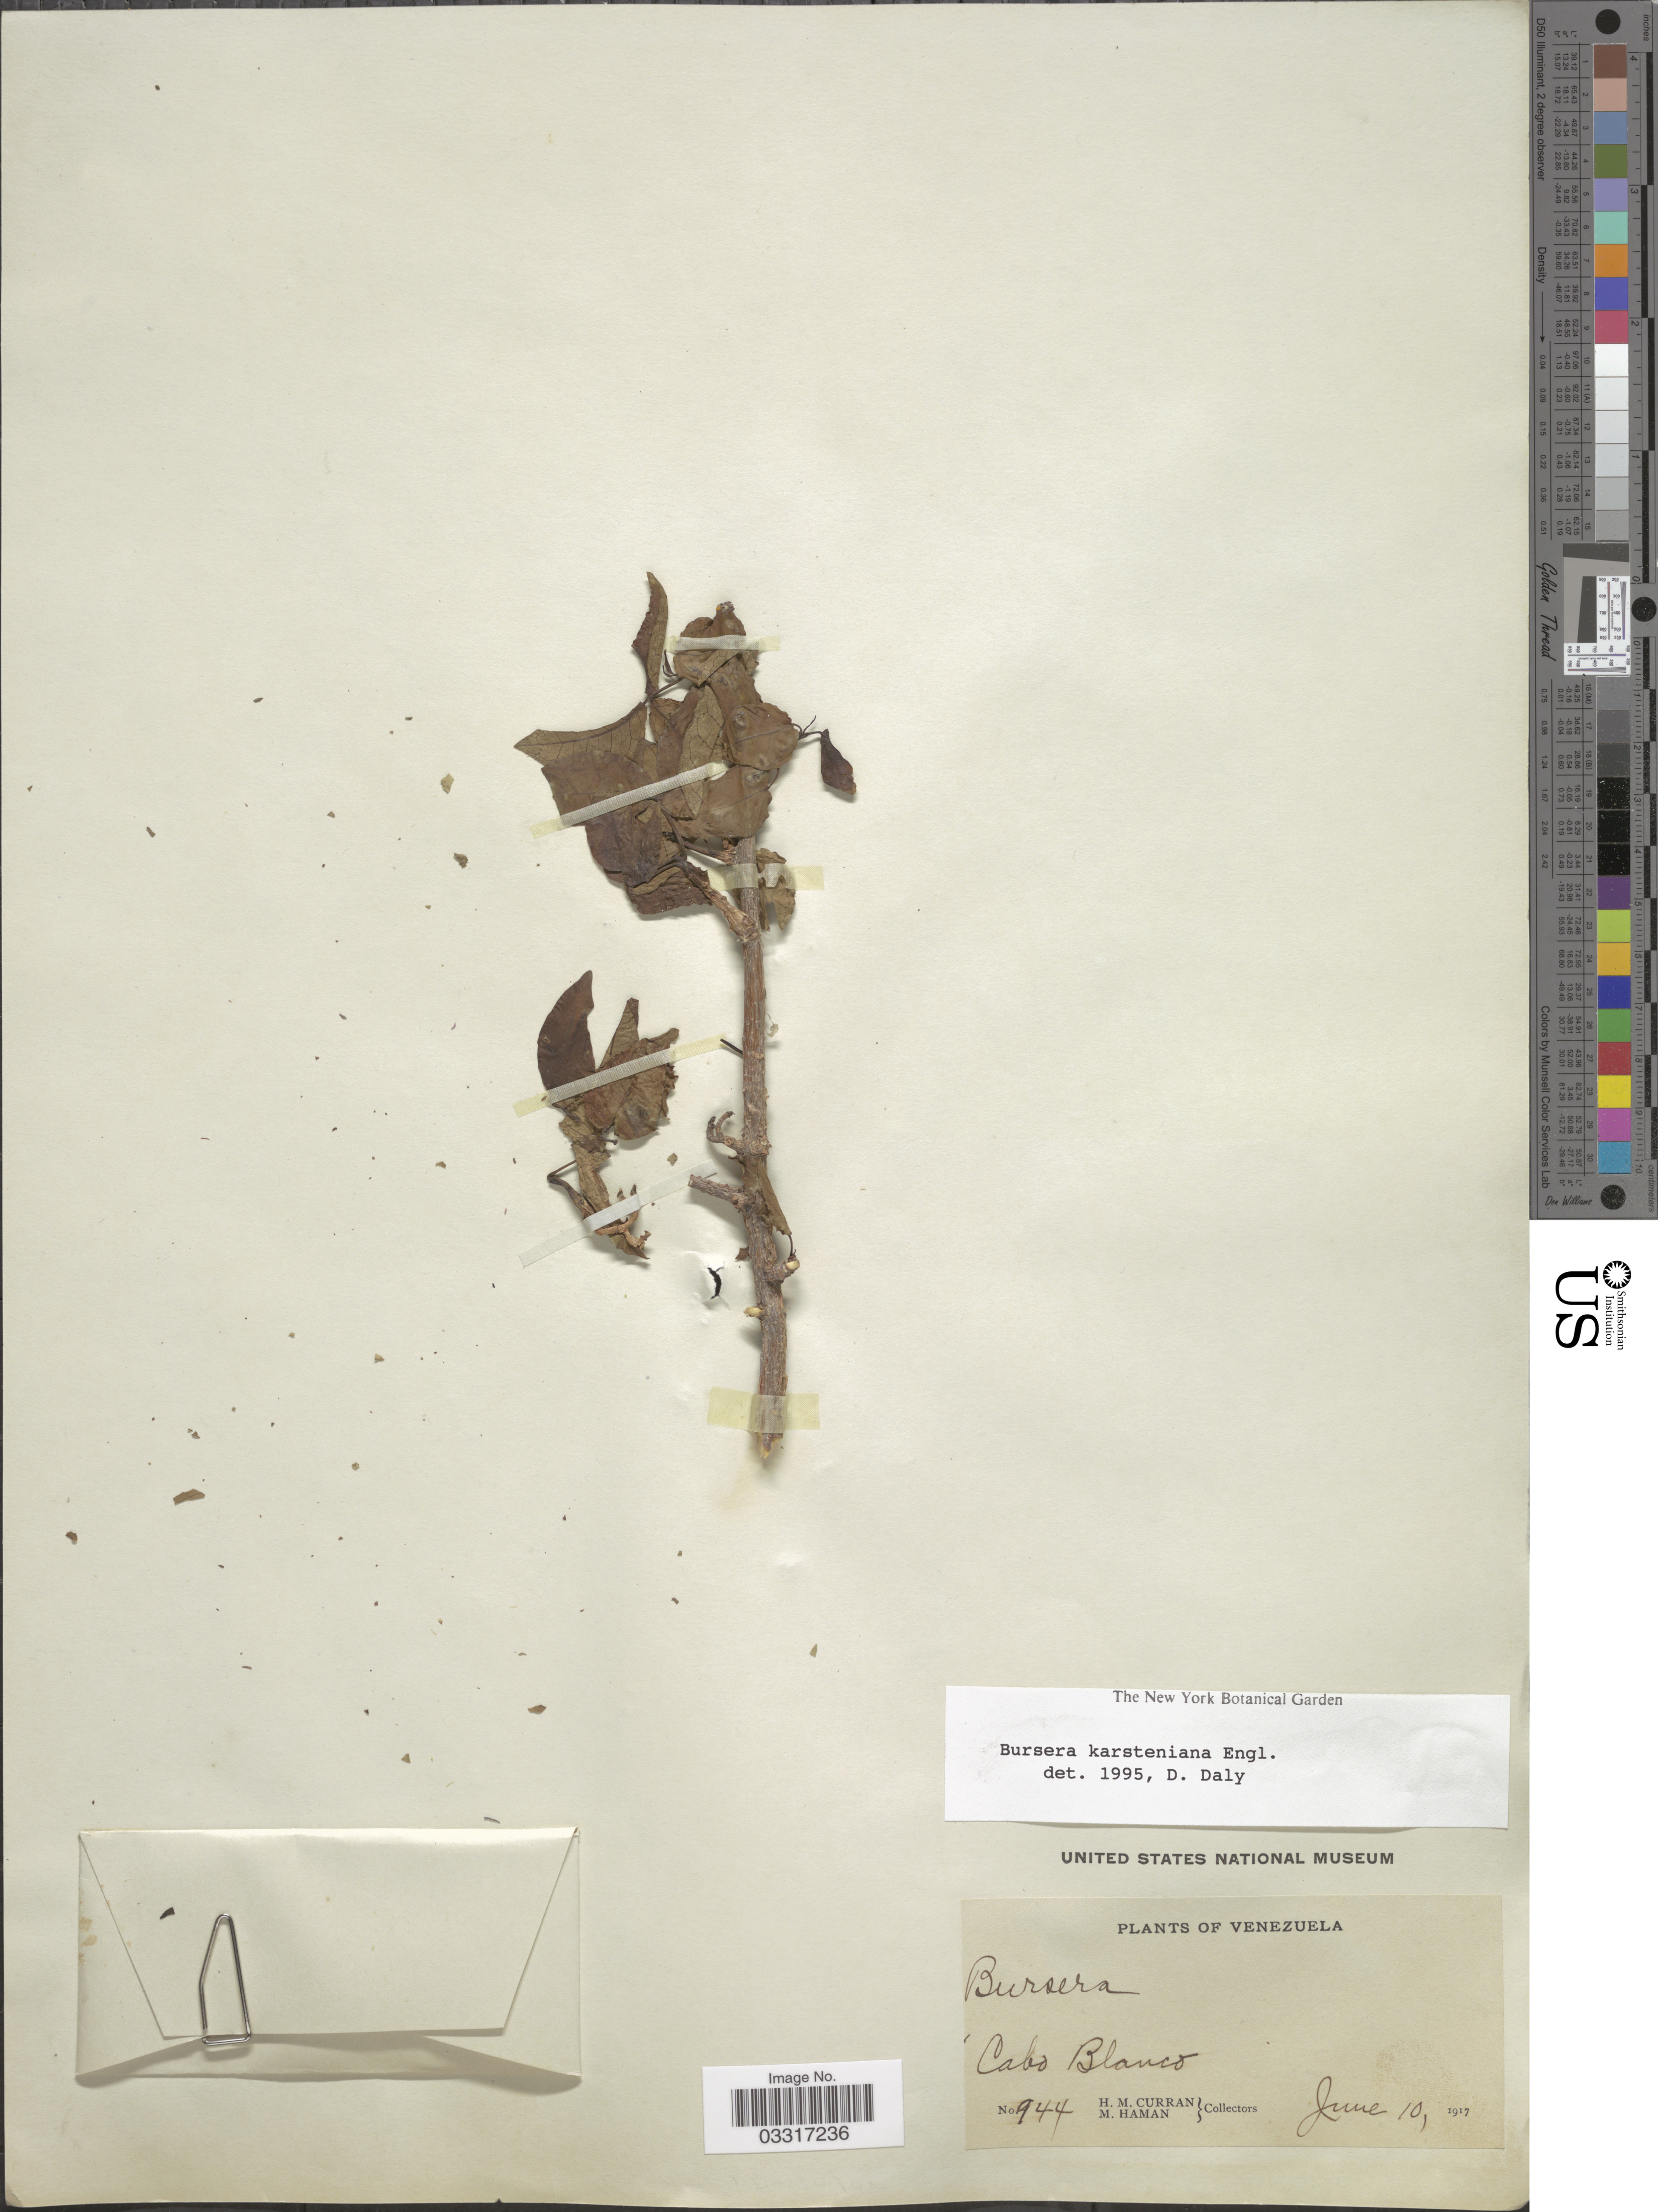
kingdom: Plantae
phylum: Tracheophyta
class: Magnoliopsida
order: Sapindales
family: Burseraceae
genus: Bursera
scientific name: Bursera karsteniana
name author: Engl.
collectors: H. M. Curran & M. Haman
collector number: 944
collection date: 1917-06-10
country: Venezuela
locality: Cabo Blanco.